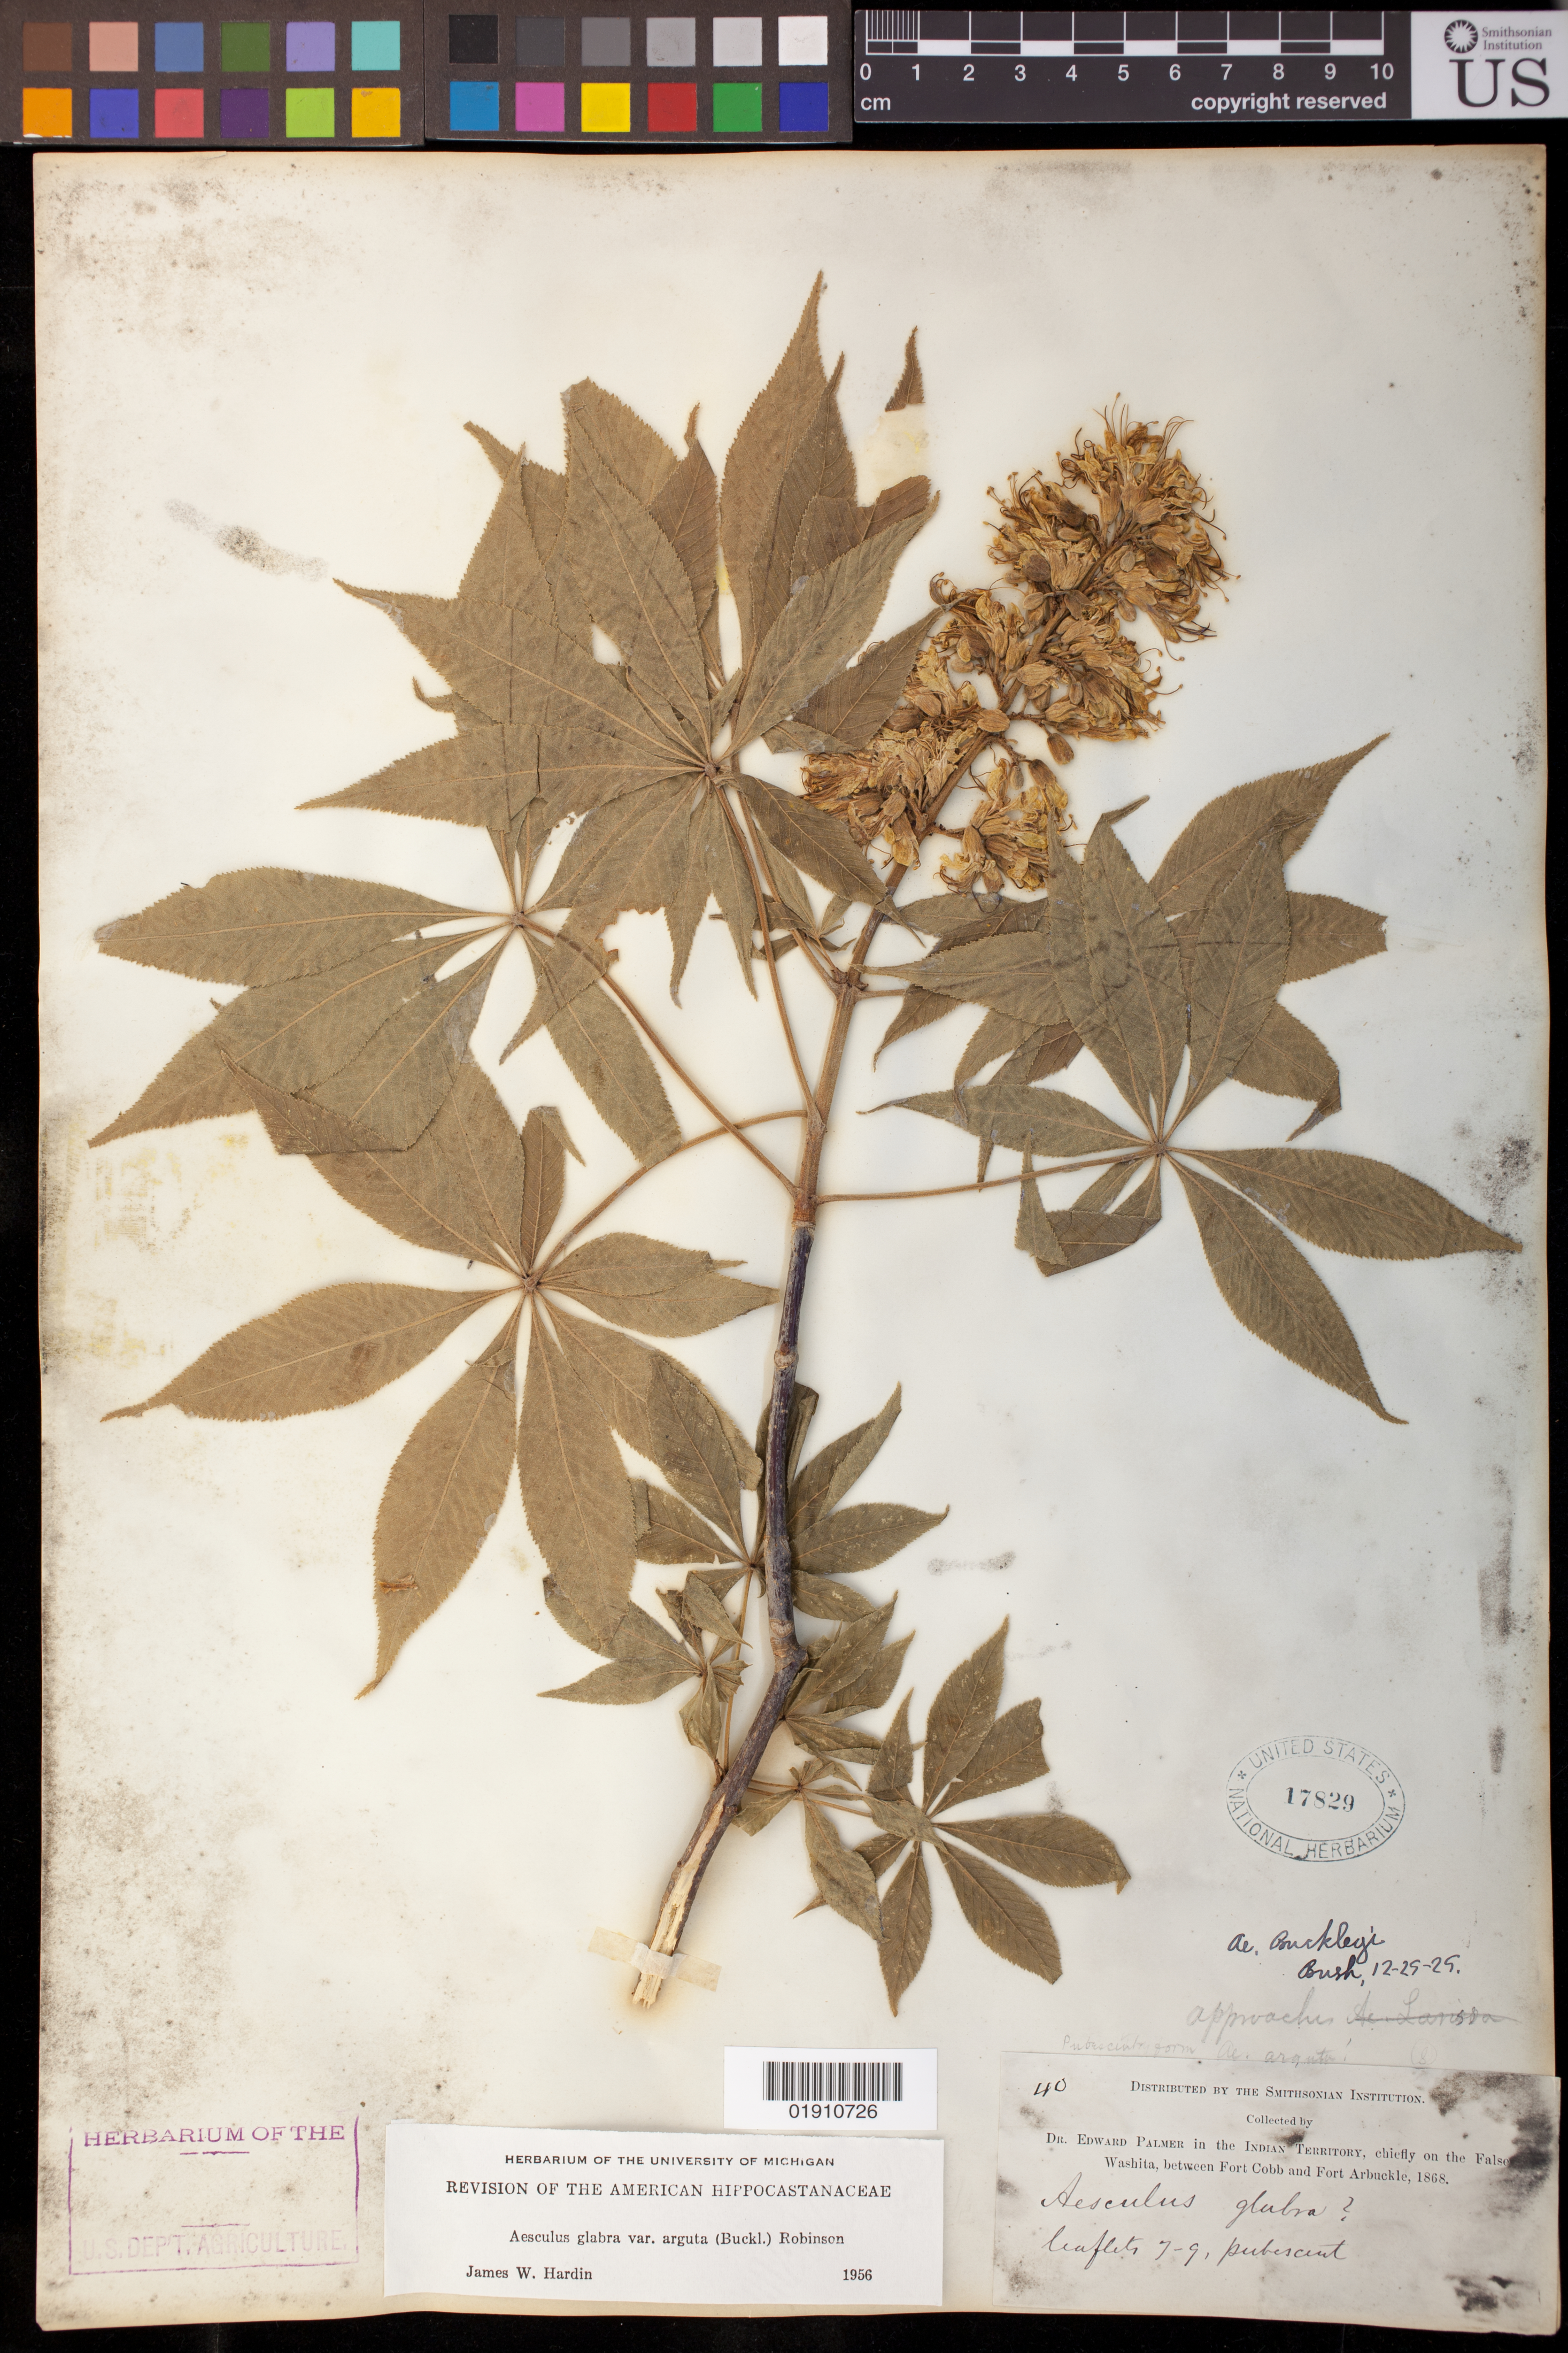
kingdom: Plantae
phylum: Tracheophyta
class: Magnoliopsida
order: Sapindales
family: Sapindaceae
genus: Aesculus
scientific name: Aesculus glabra var. anguta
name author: (Buckley) B.L. Rob.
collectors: E. J. Palmer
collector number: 40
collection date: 1868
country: United States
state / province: Oklahoma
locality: Indian Territory, chiefly on the False Washita, between Fort Cobb and Fort Arbuckle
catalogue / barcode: US 17829